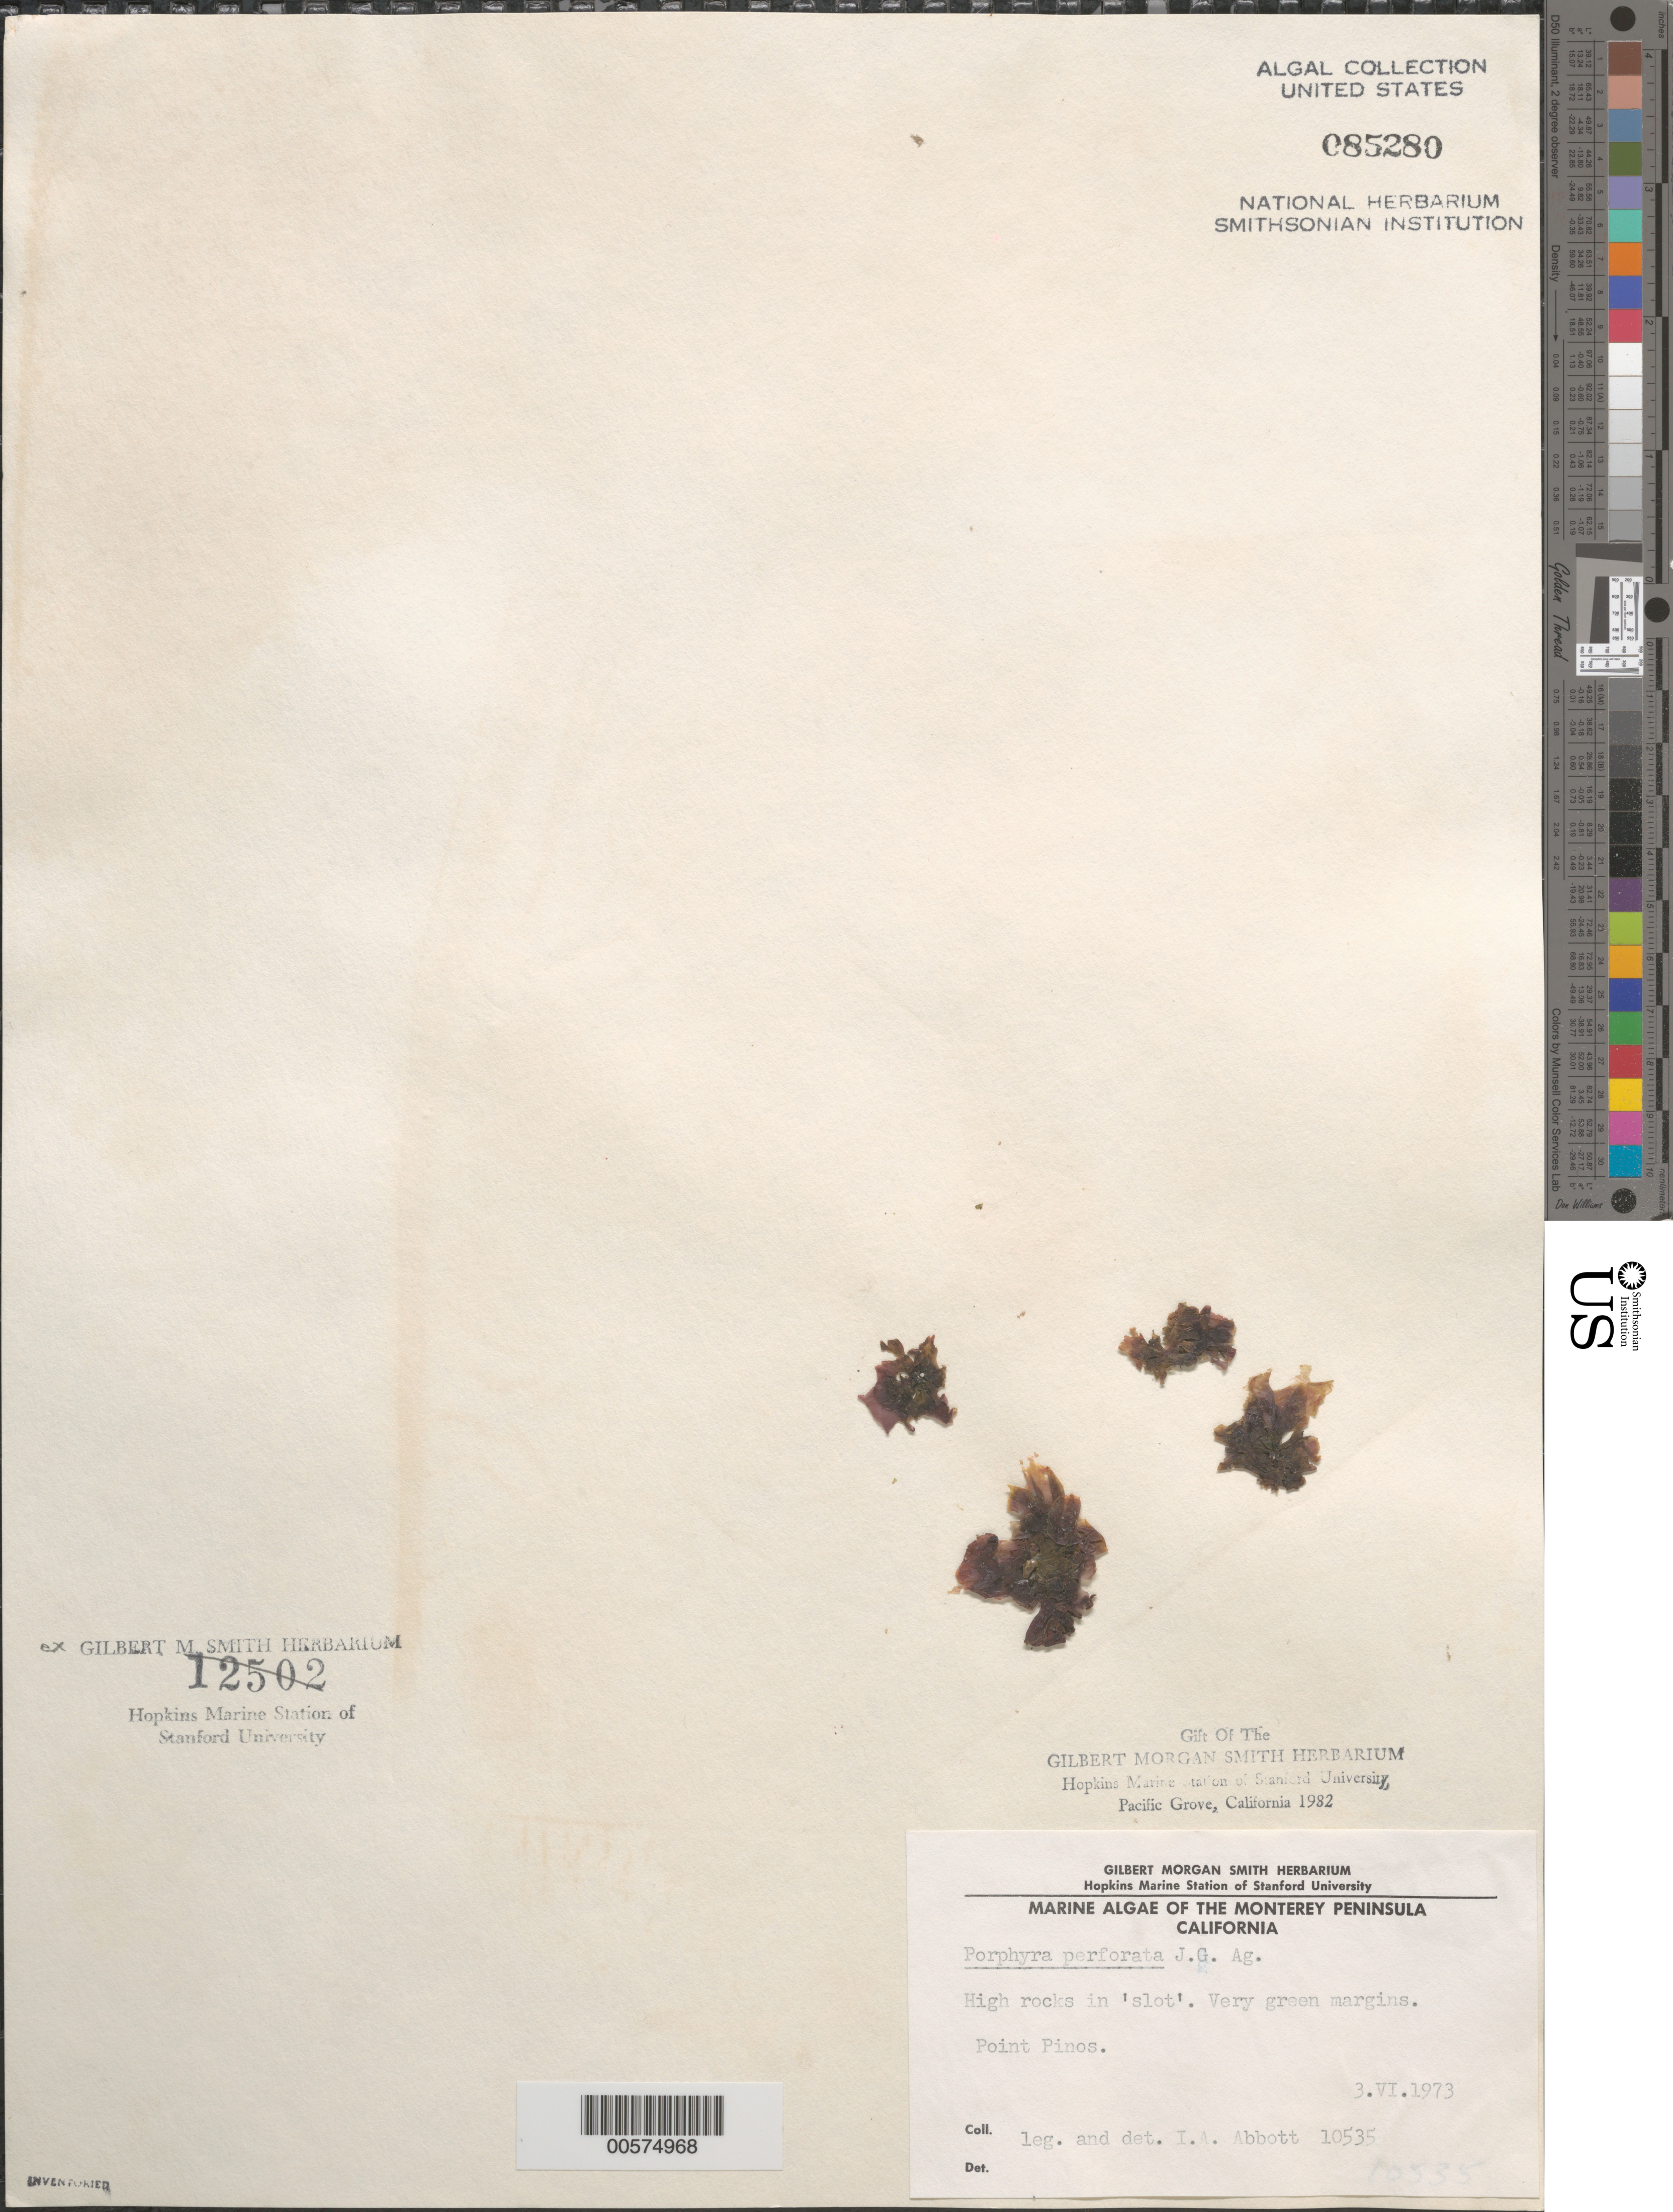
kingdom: Plantae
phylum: Rhodophyta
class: Bangiophyceae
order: Bangiales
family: Bangiaceae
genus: Pyropia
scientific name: Pyropia perforata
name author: (J. Agardh) S.C. Lindstrom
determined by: Algae name updating Project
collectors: I. A. Abbott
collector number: IAA 10535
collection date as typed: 03 Jun 1973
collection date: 1973-06-03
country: United States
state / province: California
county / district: Monterey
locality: Point Pinos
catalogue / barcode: US 85280